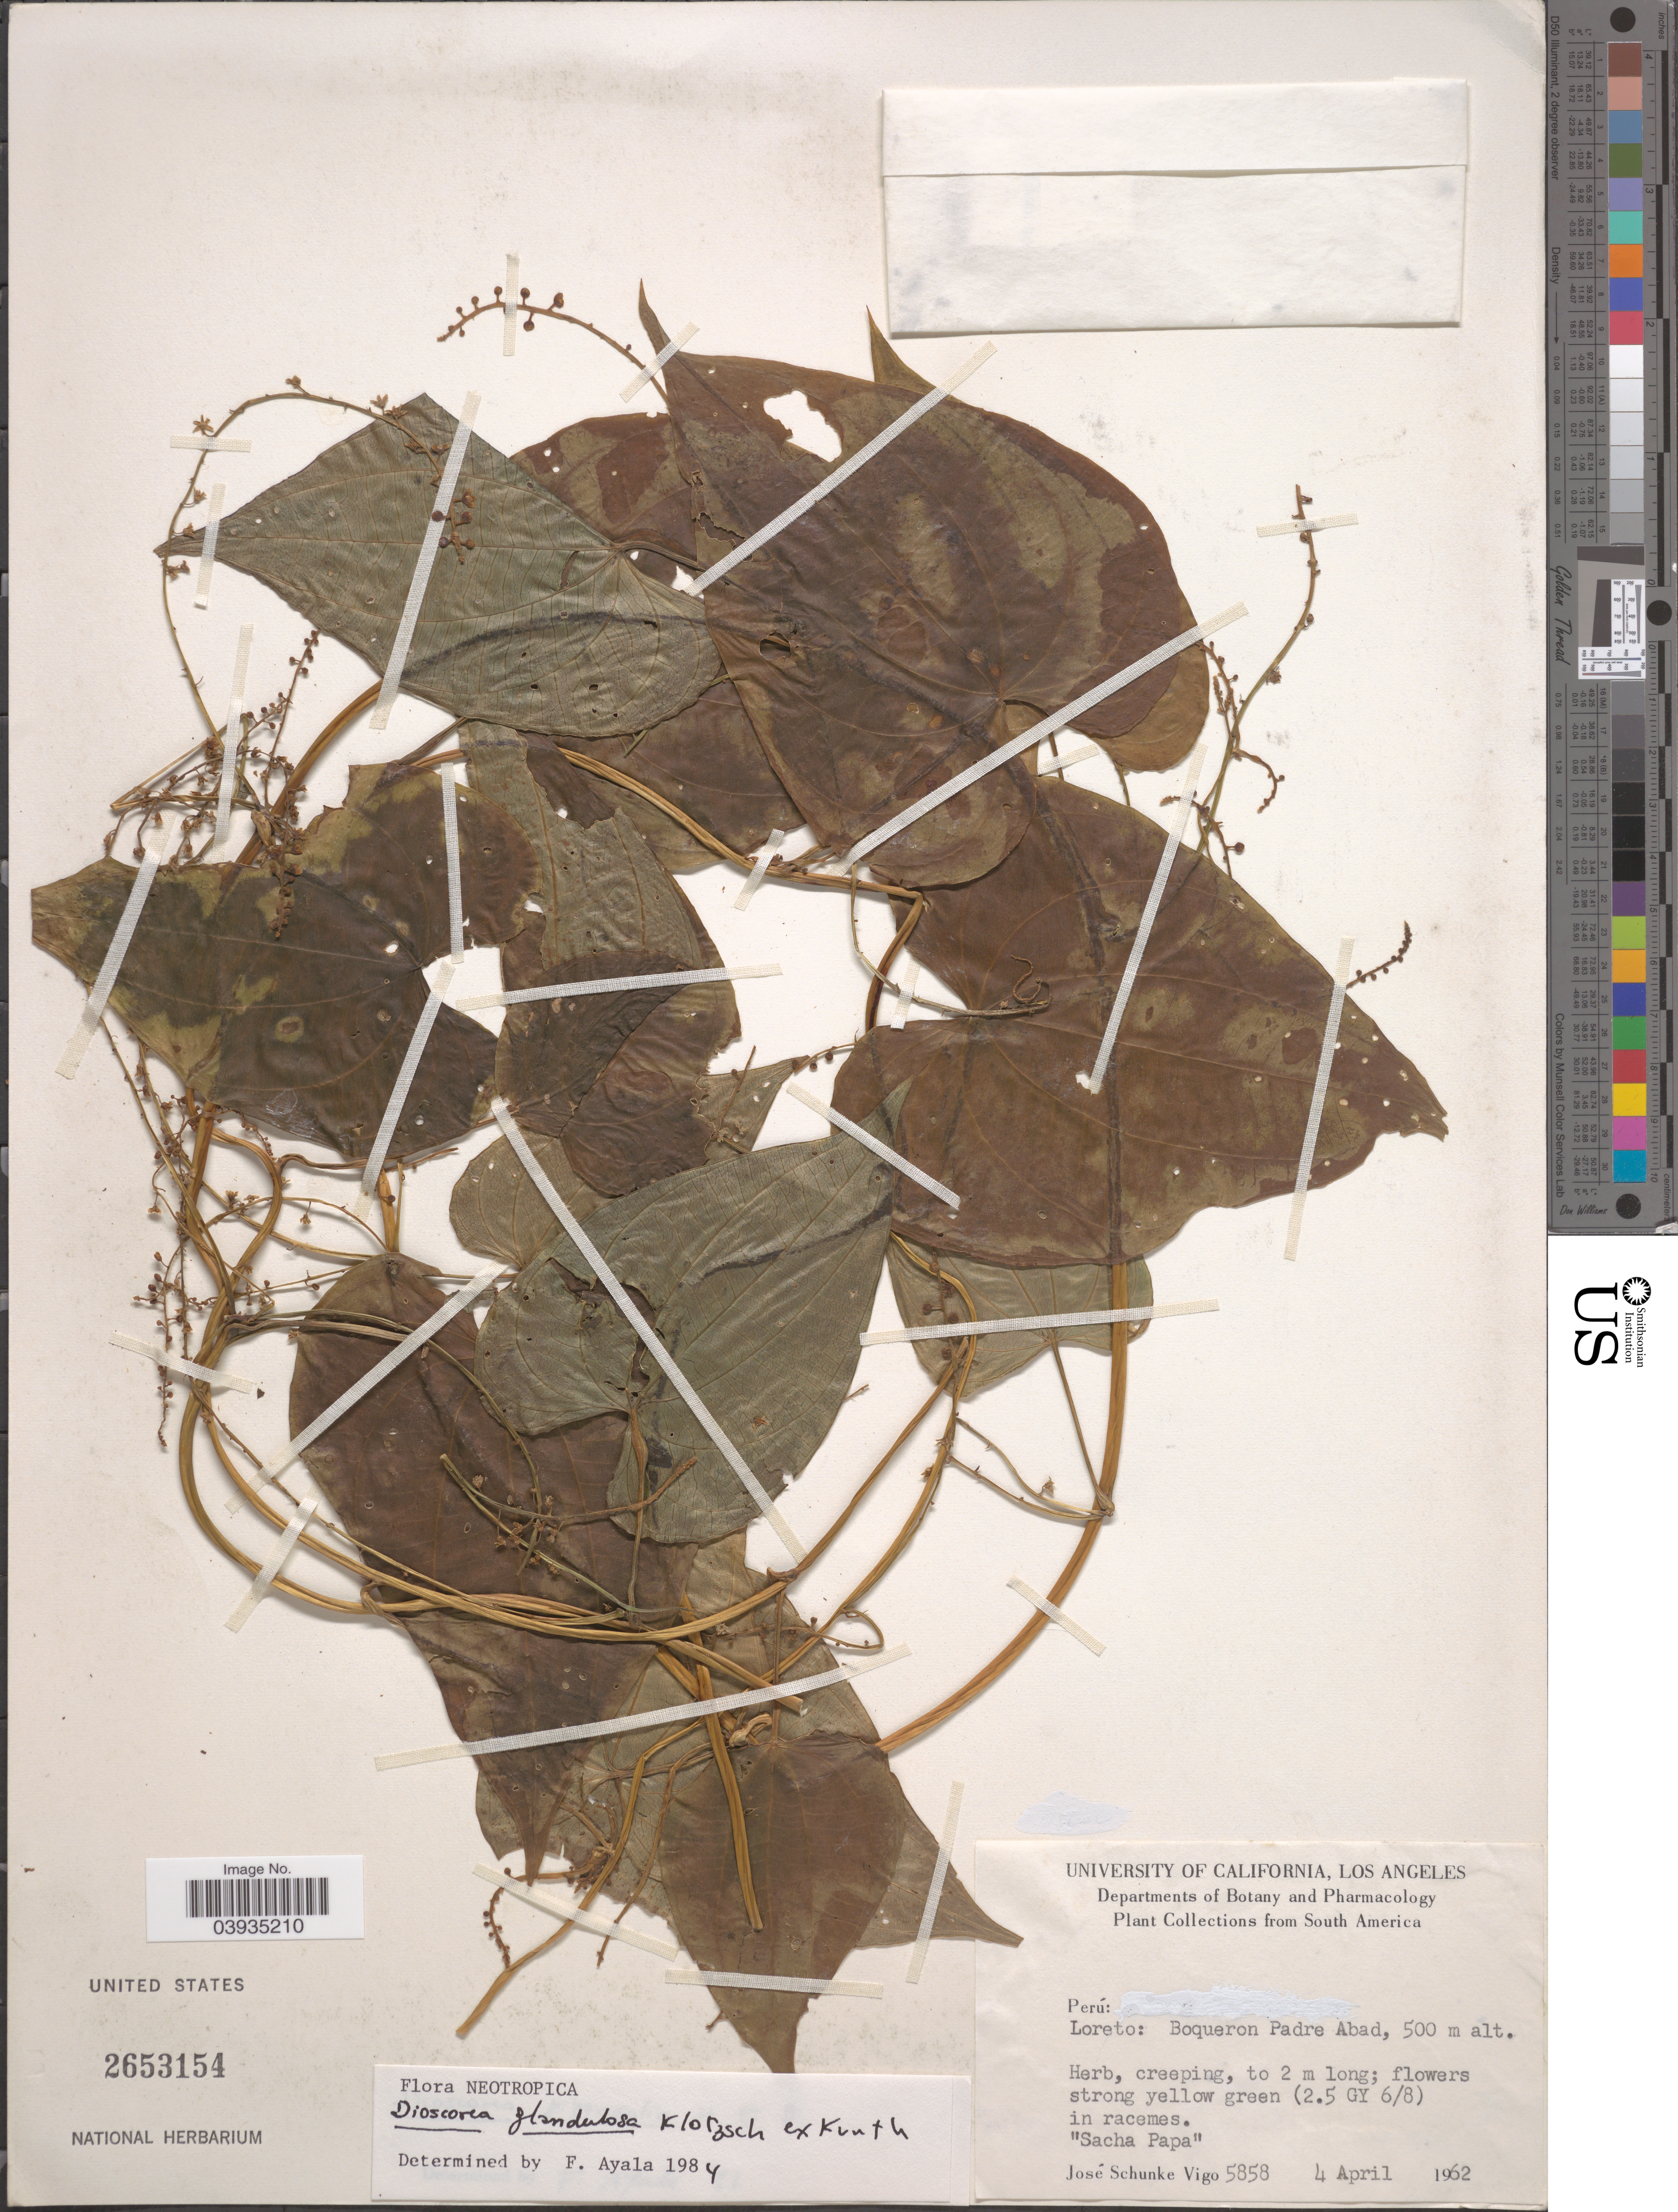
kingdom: Plantae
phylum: Tracheophyta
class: Liliopsida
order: Dioscoreales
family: Dioscoreaceae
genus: Dioscorea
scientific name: Dioscorea glandulosa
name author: Kunth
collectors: J. Schunke Vigo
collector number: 5858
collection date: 1962-04-04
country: Peru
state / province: Loreto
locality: Boqueron Padre Abad.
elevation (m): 500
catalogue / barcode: US 2653154